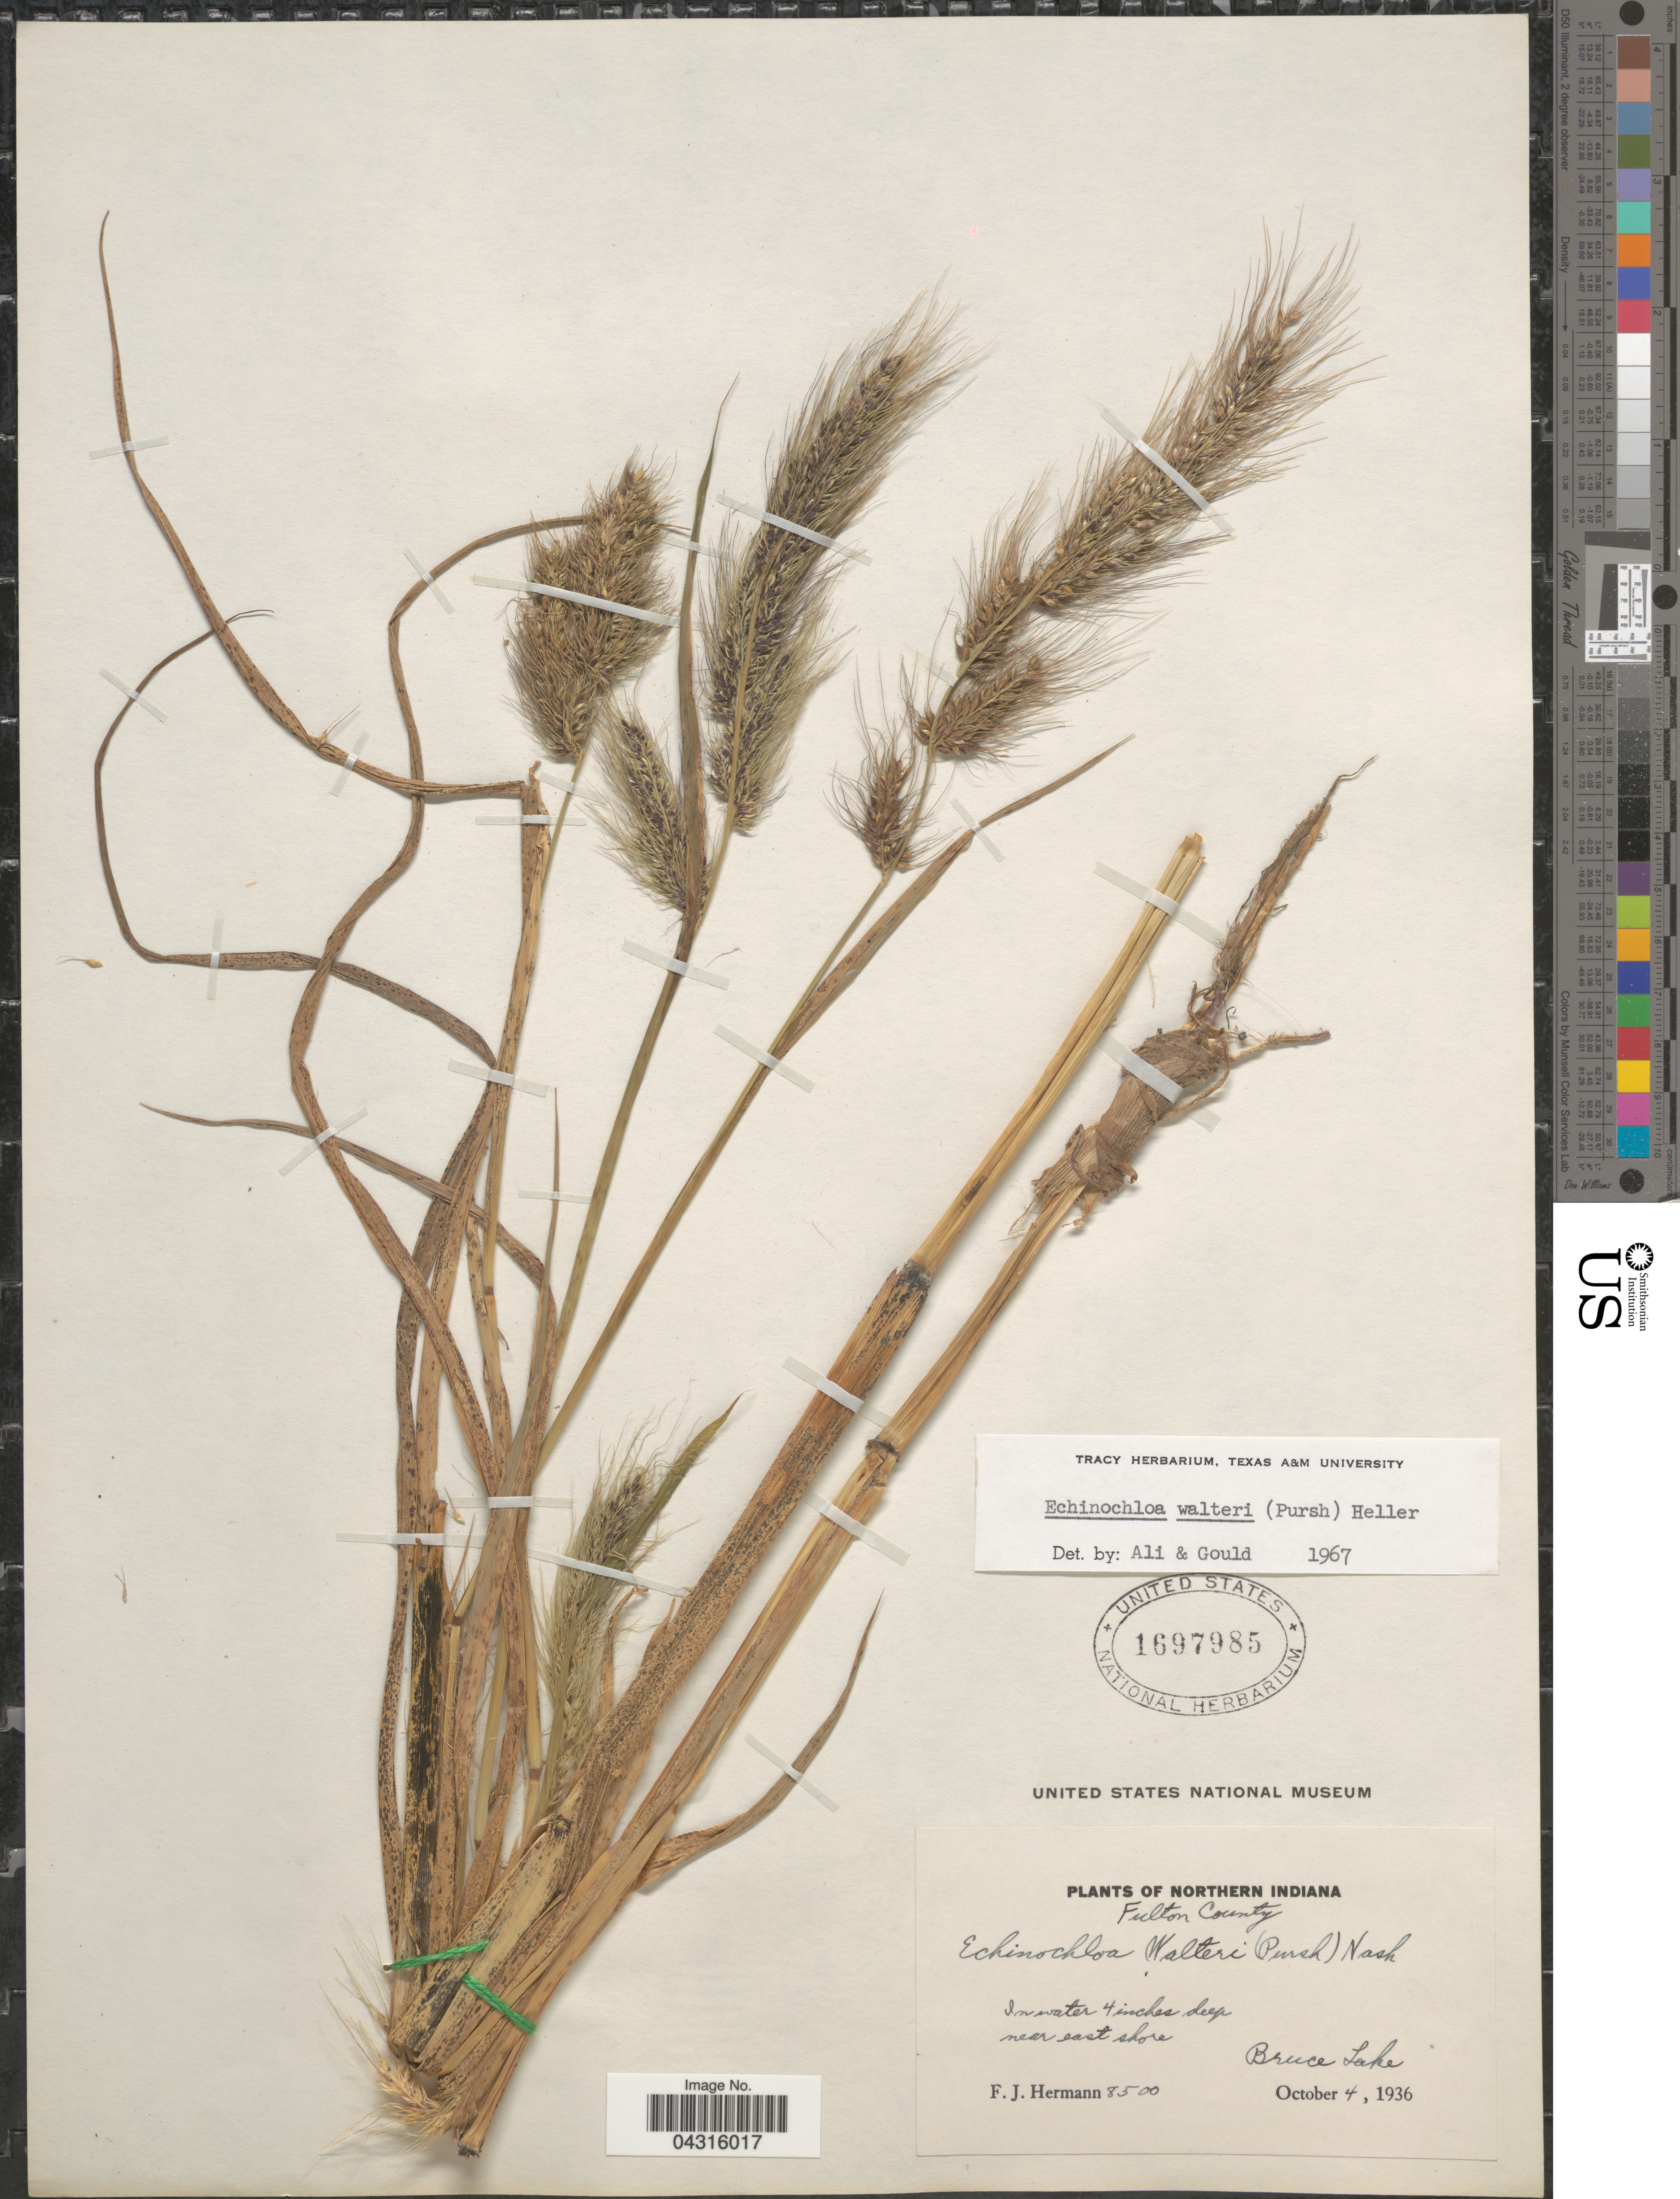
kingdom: Plantae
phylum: Tracheophyta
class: Liliopsida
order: Poales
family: Poaceae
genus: Echinochloa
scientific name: Echinochloa walteri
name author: (Pursh) A. Heller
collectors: F. J. Hermann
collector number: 8500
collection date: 1936-10-04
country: United States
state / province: Indiana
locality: Northern Indiana. Fulton County. In water 4 inches deep near east shore. Bruce Lake.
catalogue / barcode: US 1697985